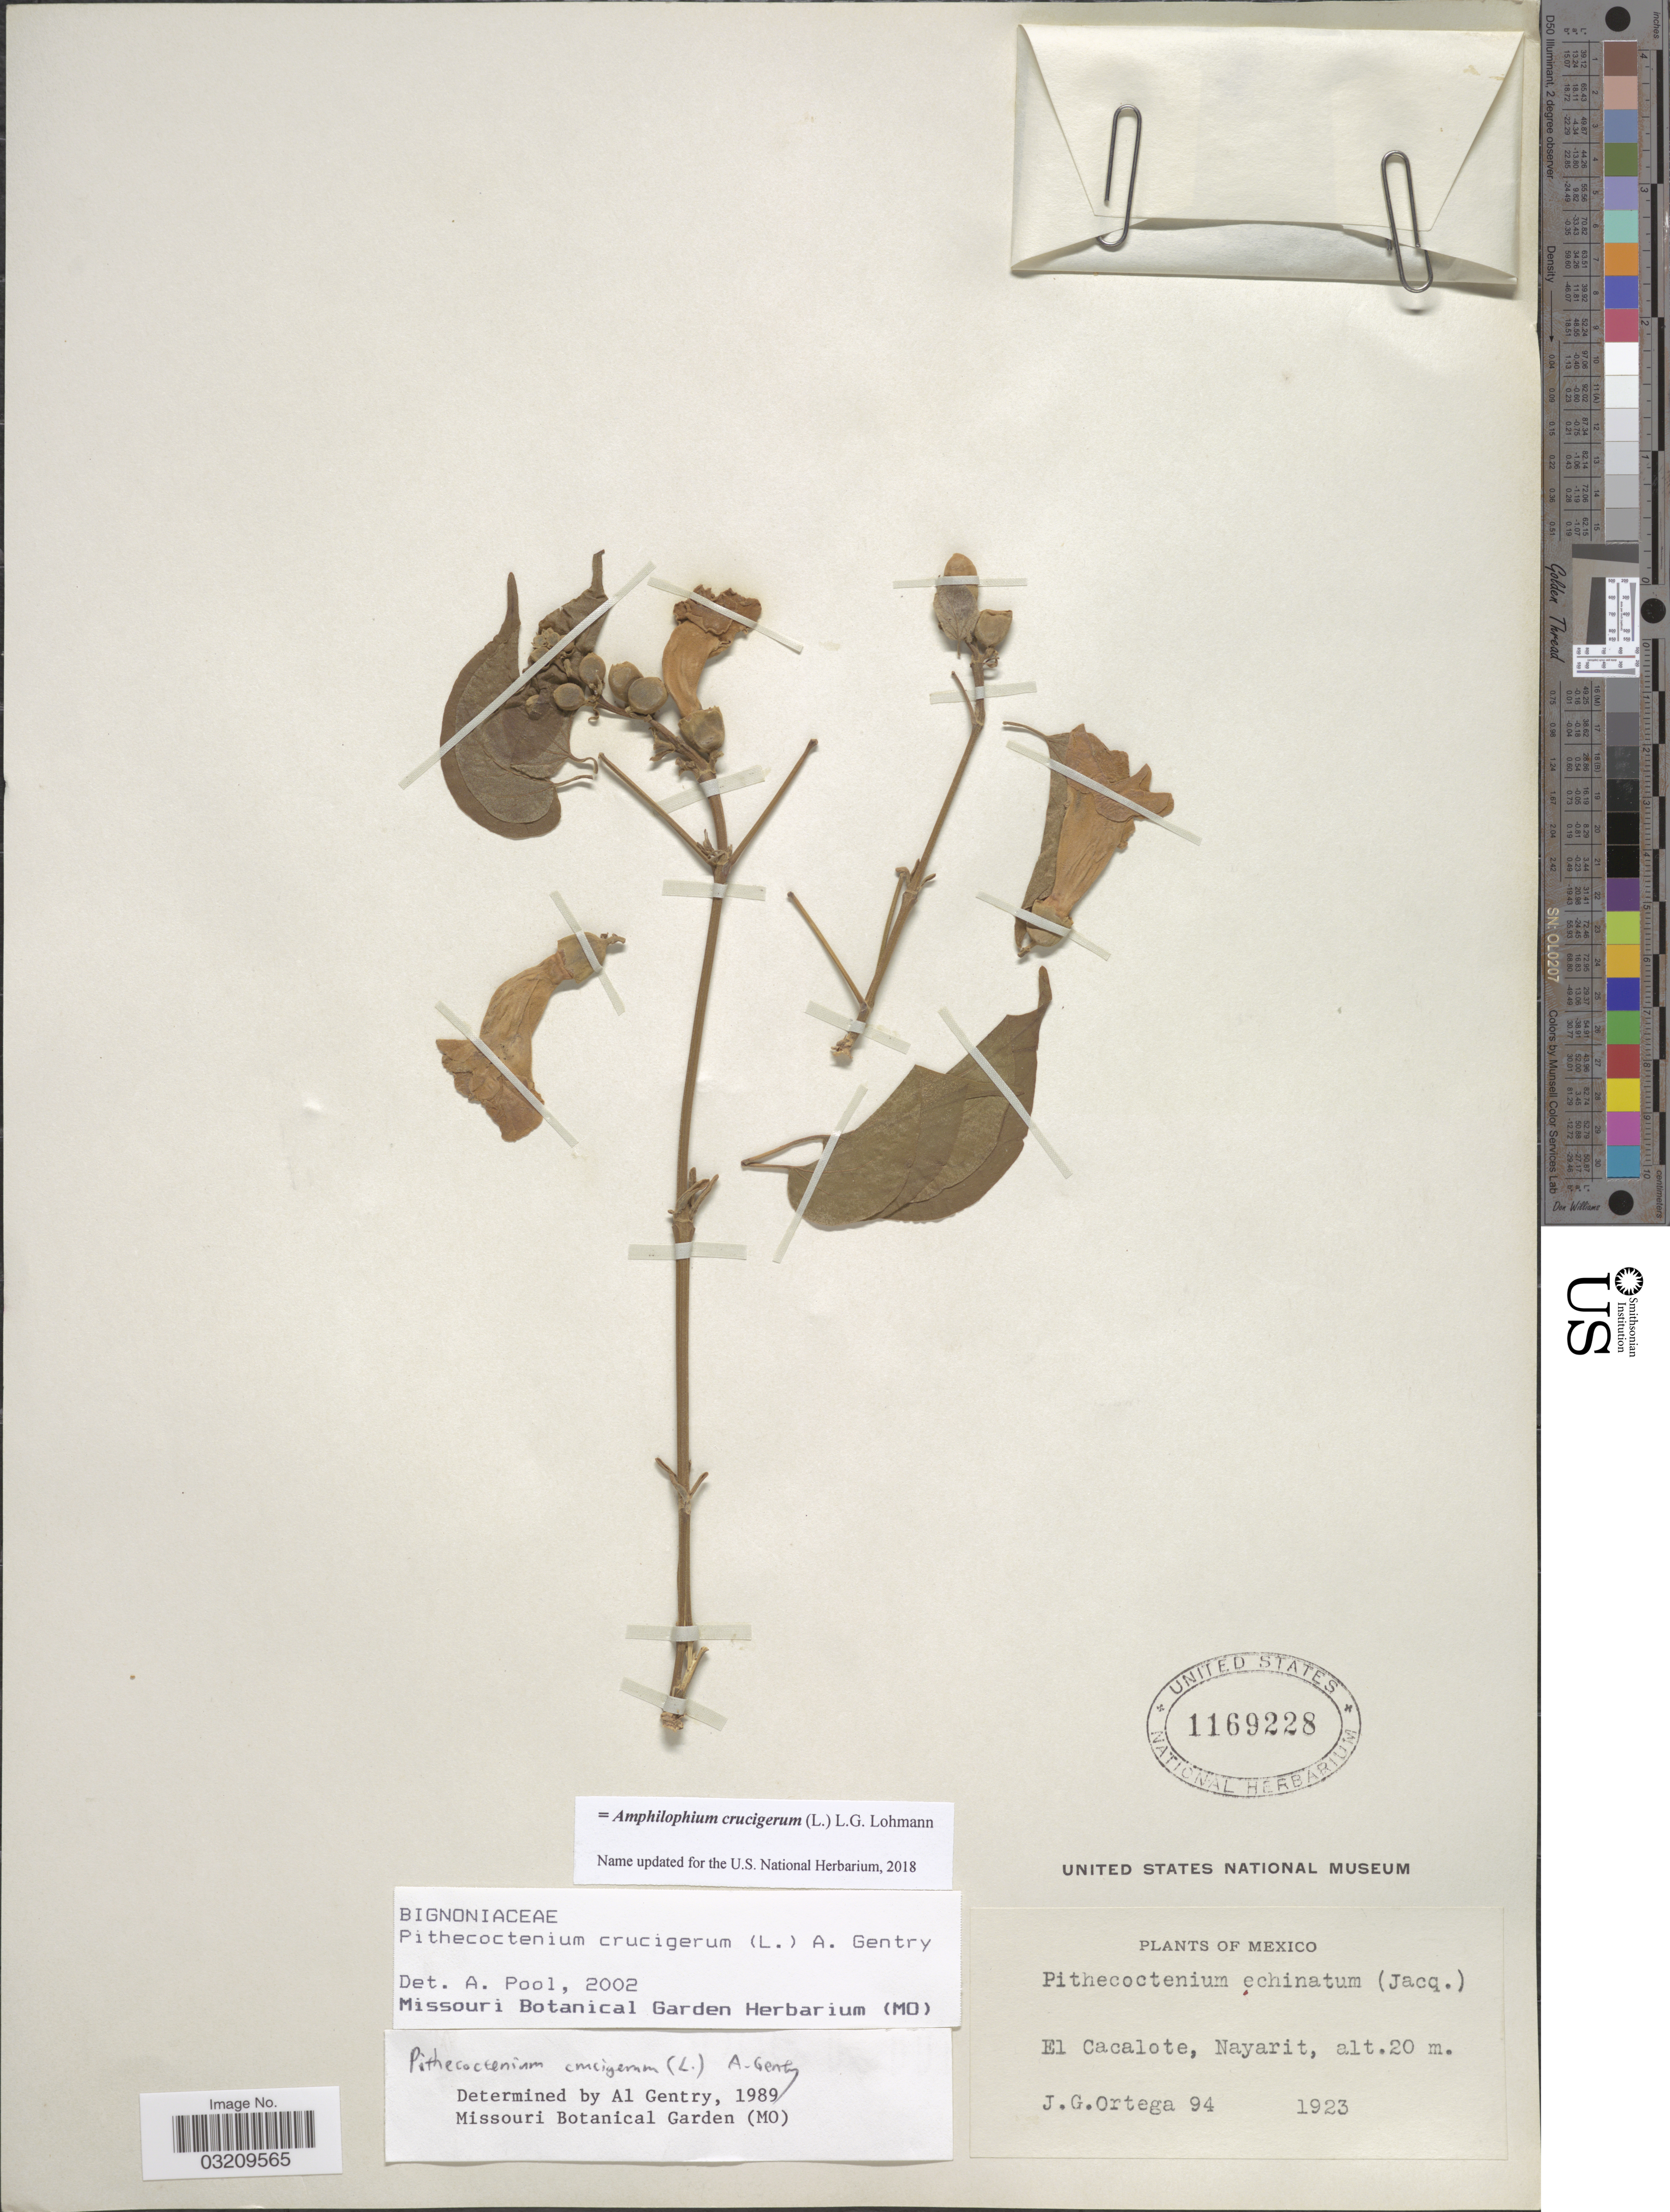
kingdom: Plantae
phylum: Tracheophyta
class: Magnoliopsida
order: Lamiales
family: Bignoniaceae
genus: Amphilophium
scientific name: Amphilophium crucigerum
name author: (L.) L.G. Lohmann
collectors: J. Ortega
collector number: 94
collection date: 1923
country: Mexico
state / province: Nayarit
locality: El Cacalote.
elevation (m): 20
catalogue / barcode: US 1169228